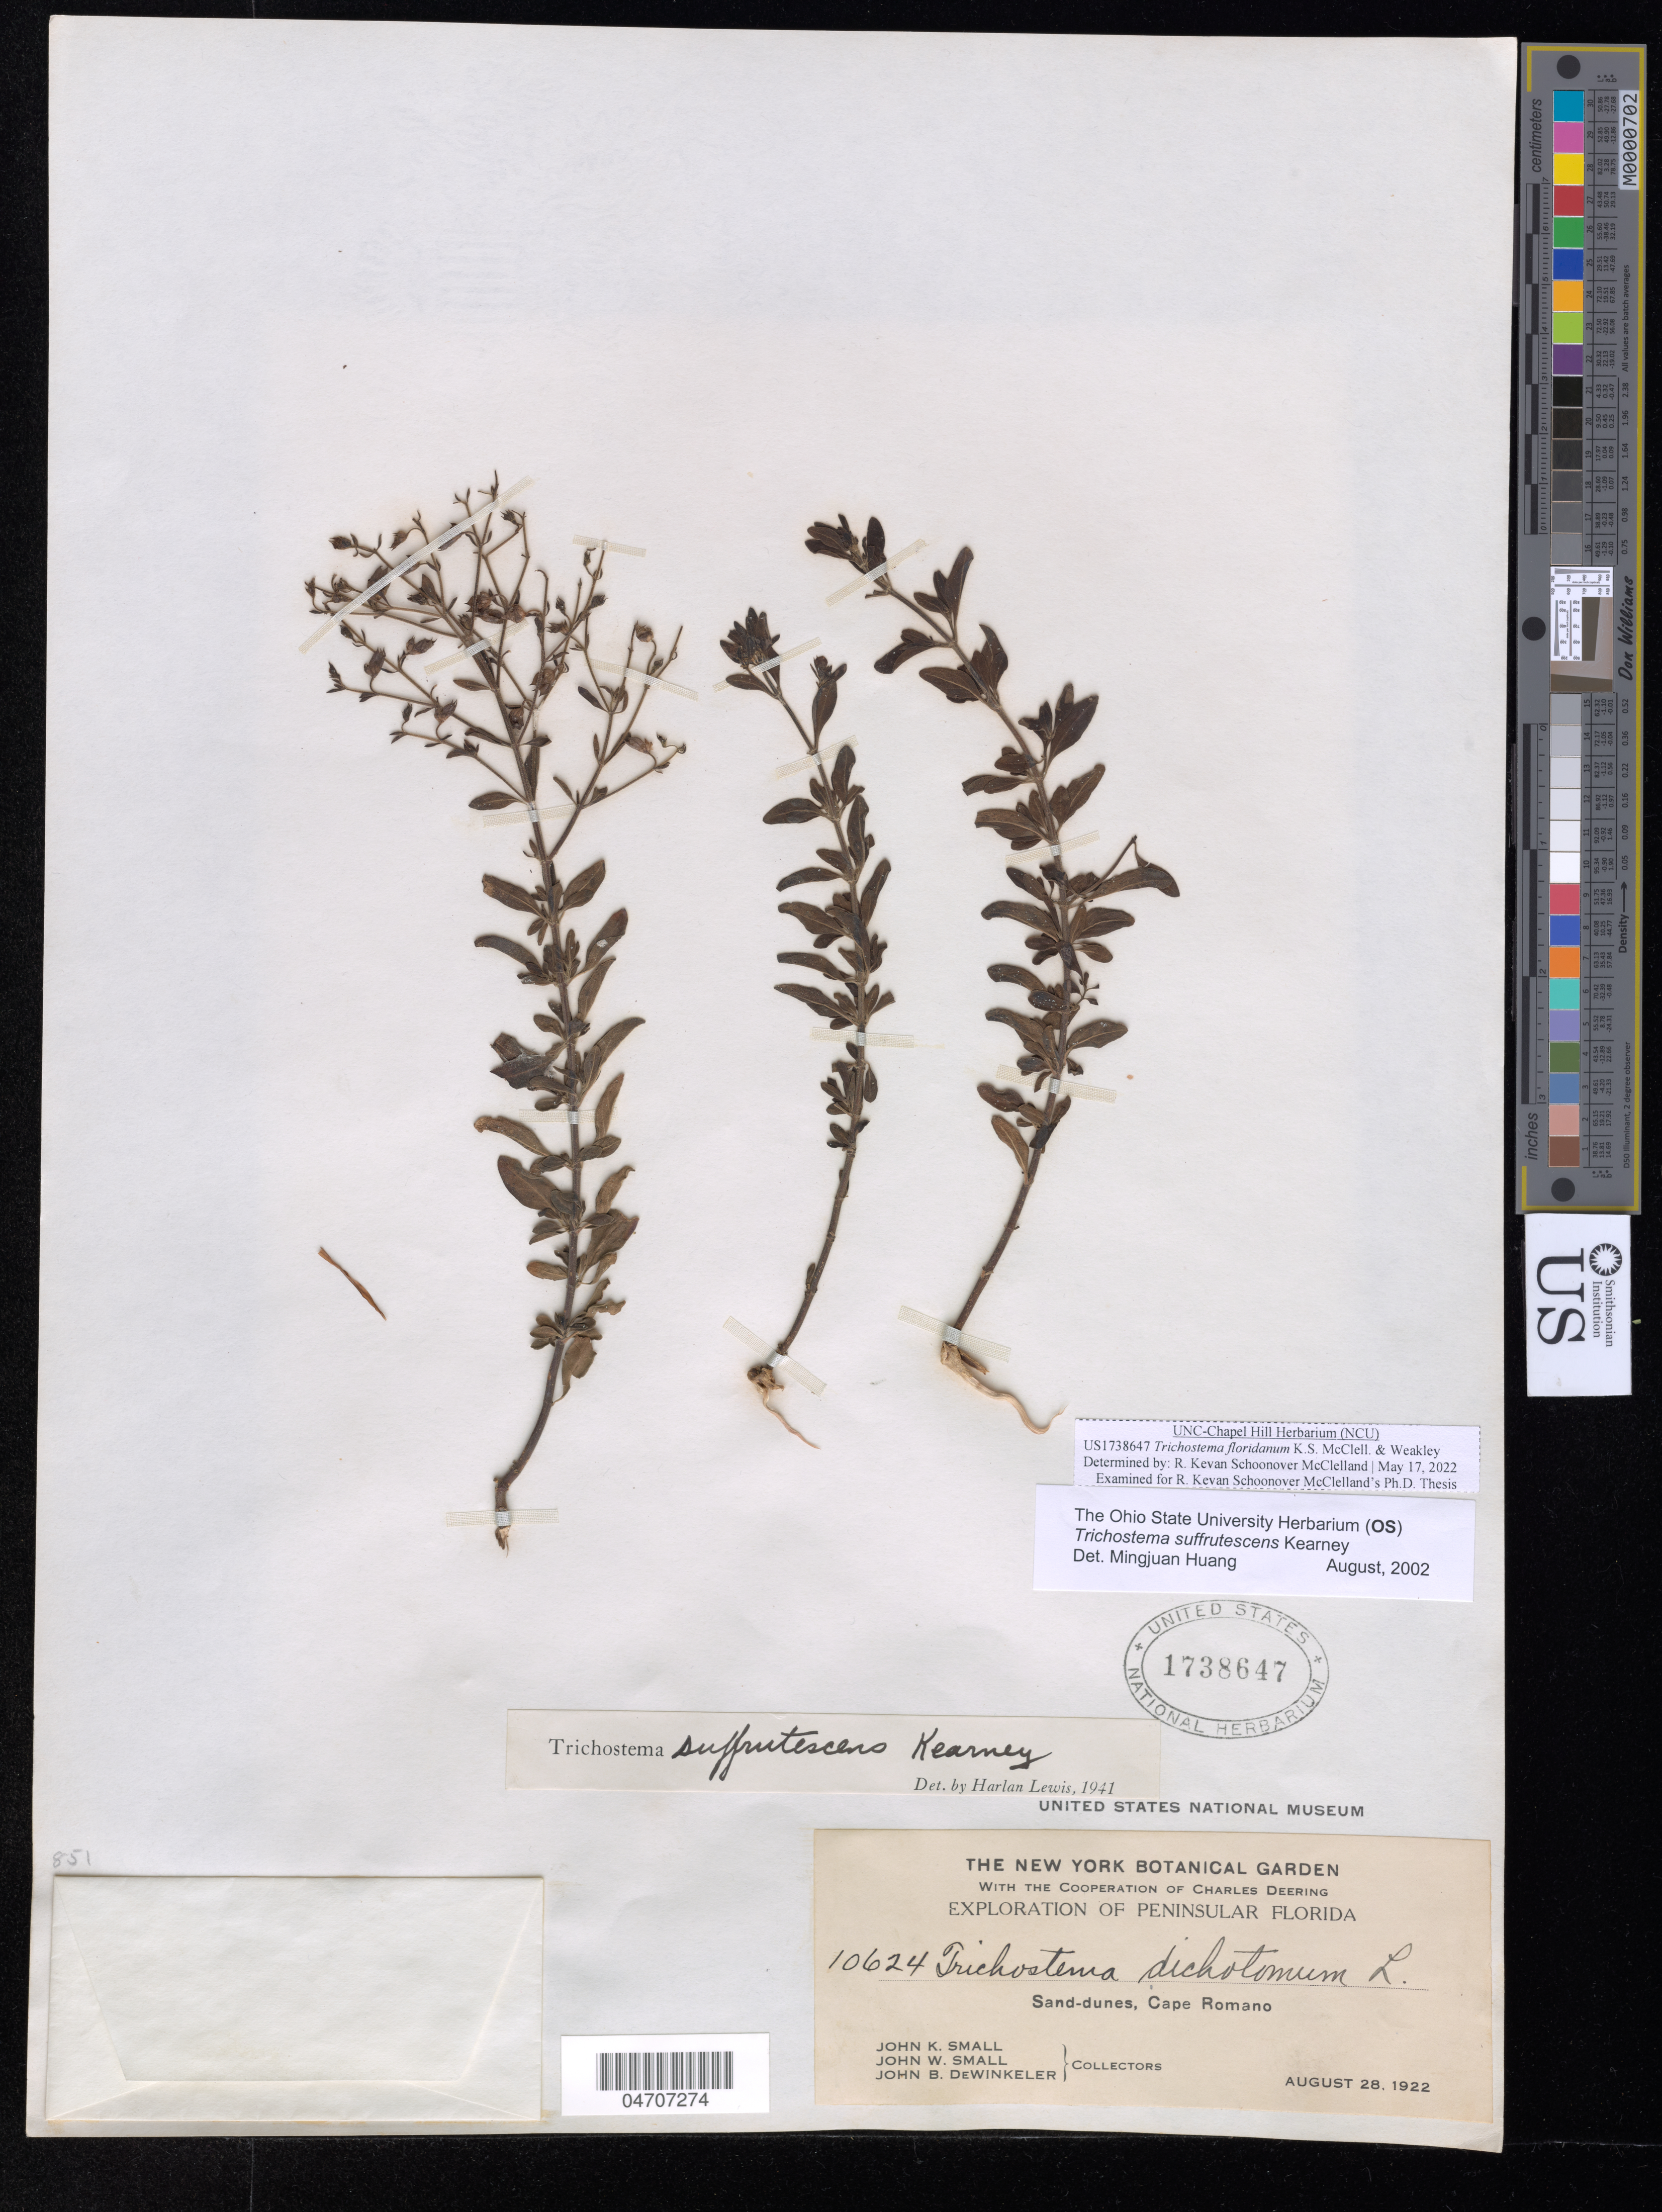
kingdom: Plantae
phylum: Tracheophyta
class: Magnoliopsida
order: Lamiales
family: Lamiaceae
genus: Trichostema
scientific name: Trichostema floridanum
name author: K. S. McClell. & Weakley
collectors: J. K. Small, J. W. Small & J. DeWinkeler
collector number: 10624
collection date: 1922-08-28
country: United States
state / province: Florida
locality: Exploration of Peninsular Florida. Cape Romano.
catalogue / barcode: US 1738647